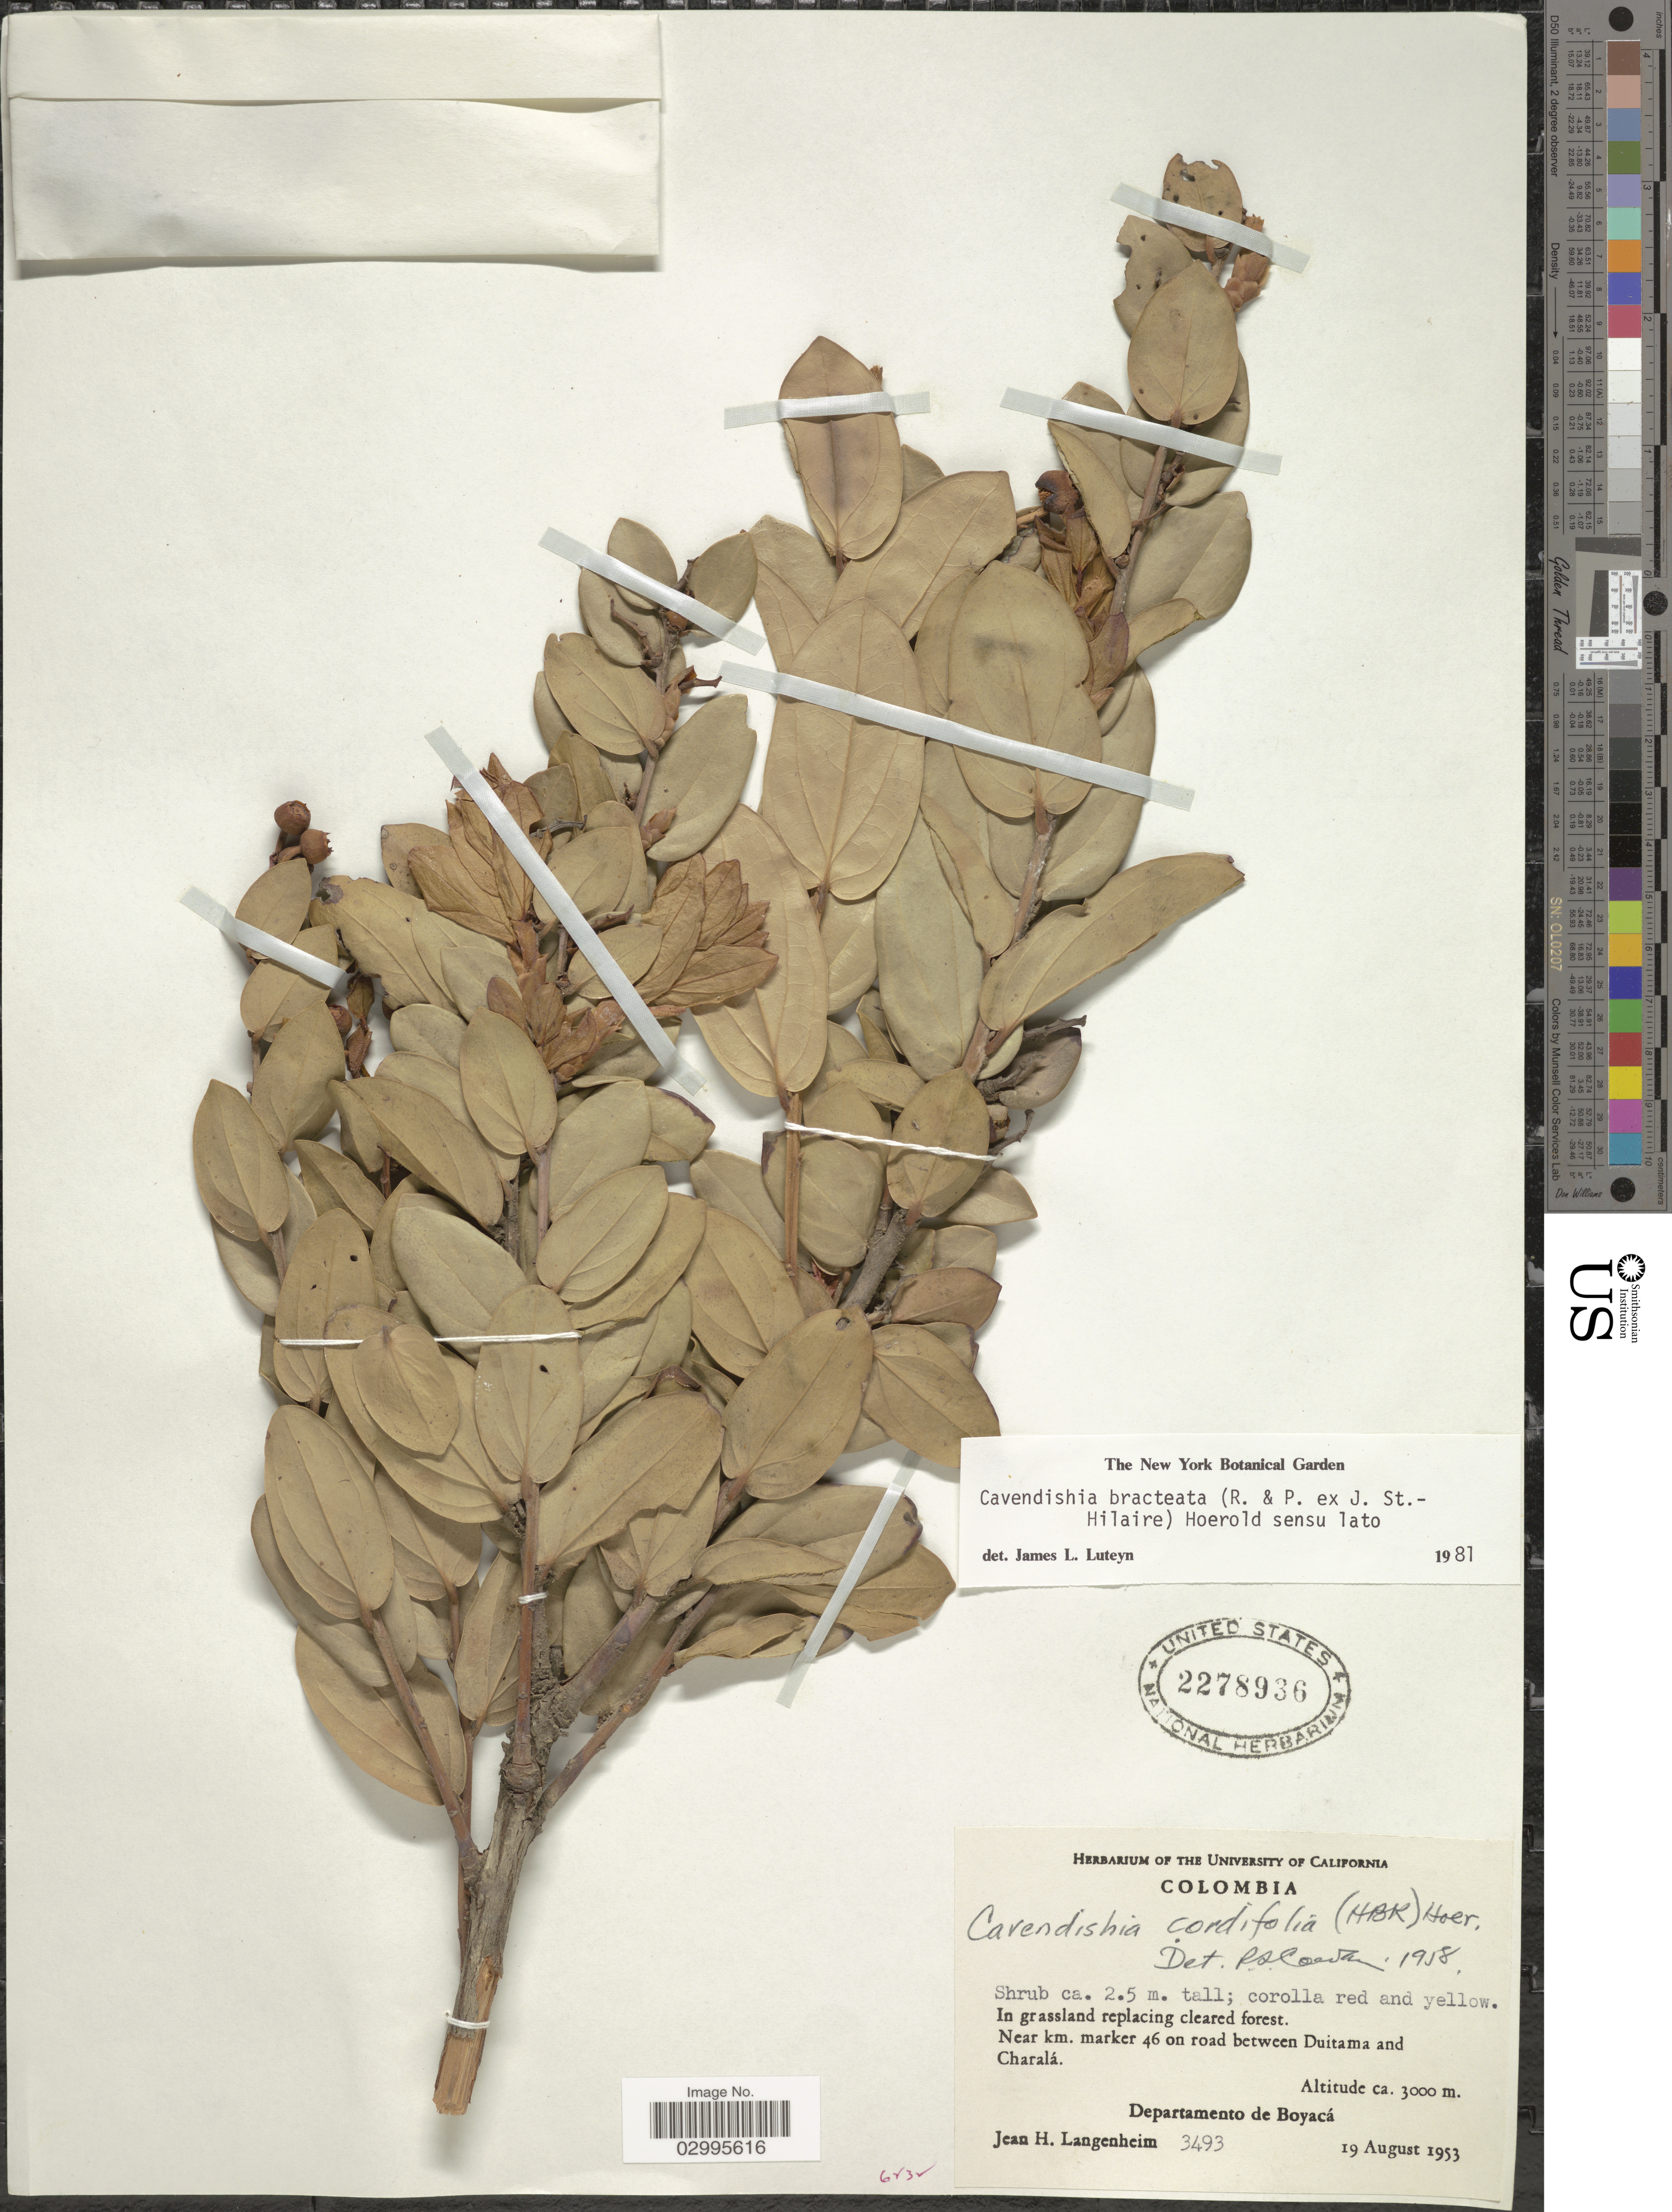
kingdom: Plantae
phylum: Tracheophyta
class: Magnoliopsida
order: Ericales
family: Ericaceae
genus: Cavendishia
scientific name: Cavendishia bracteata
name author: (Ruiz & Pav. ex J. St.-Hil.) Hoerold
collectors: J. H. Langenheim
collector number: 3493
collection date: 1953-08-19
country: Colombia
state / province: Boyacá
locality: Near km. marker 46 on road between Duitama and Charalá, Departamento de Boyacá.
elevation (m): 3000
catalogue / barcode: US 2278936